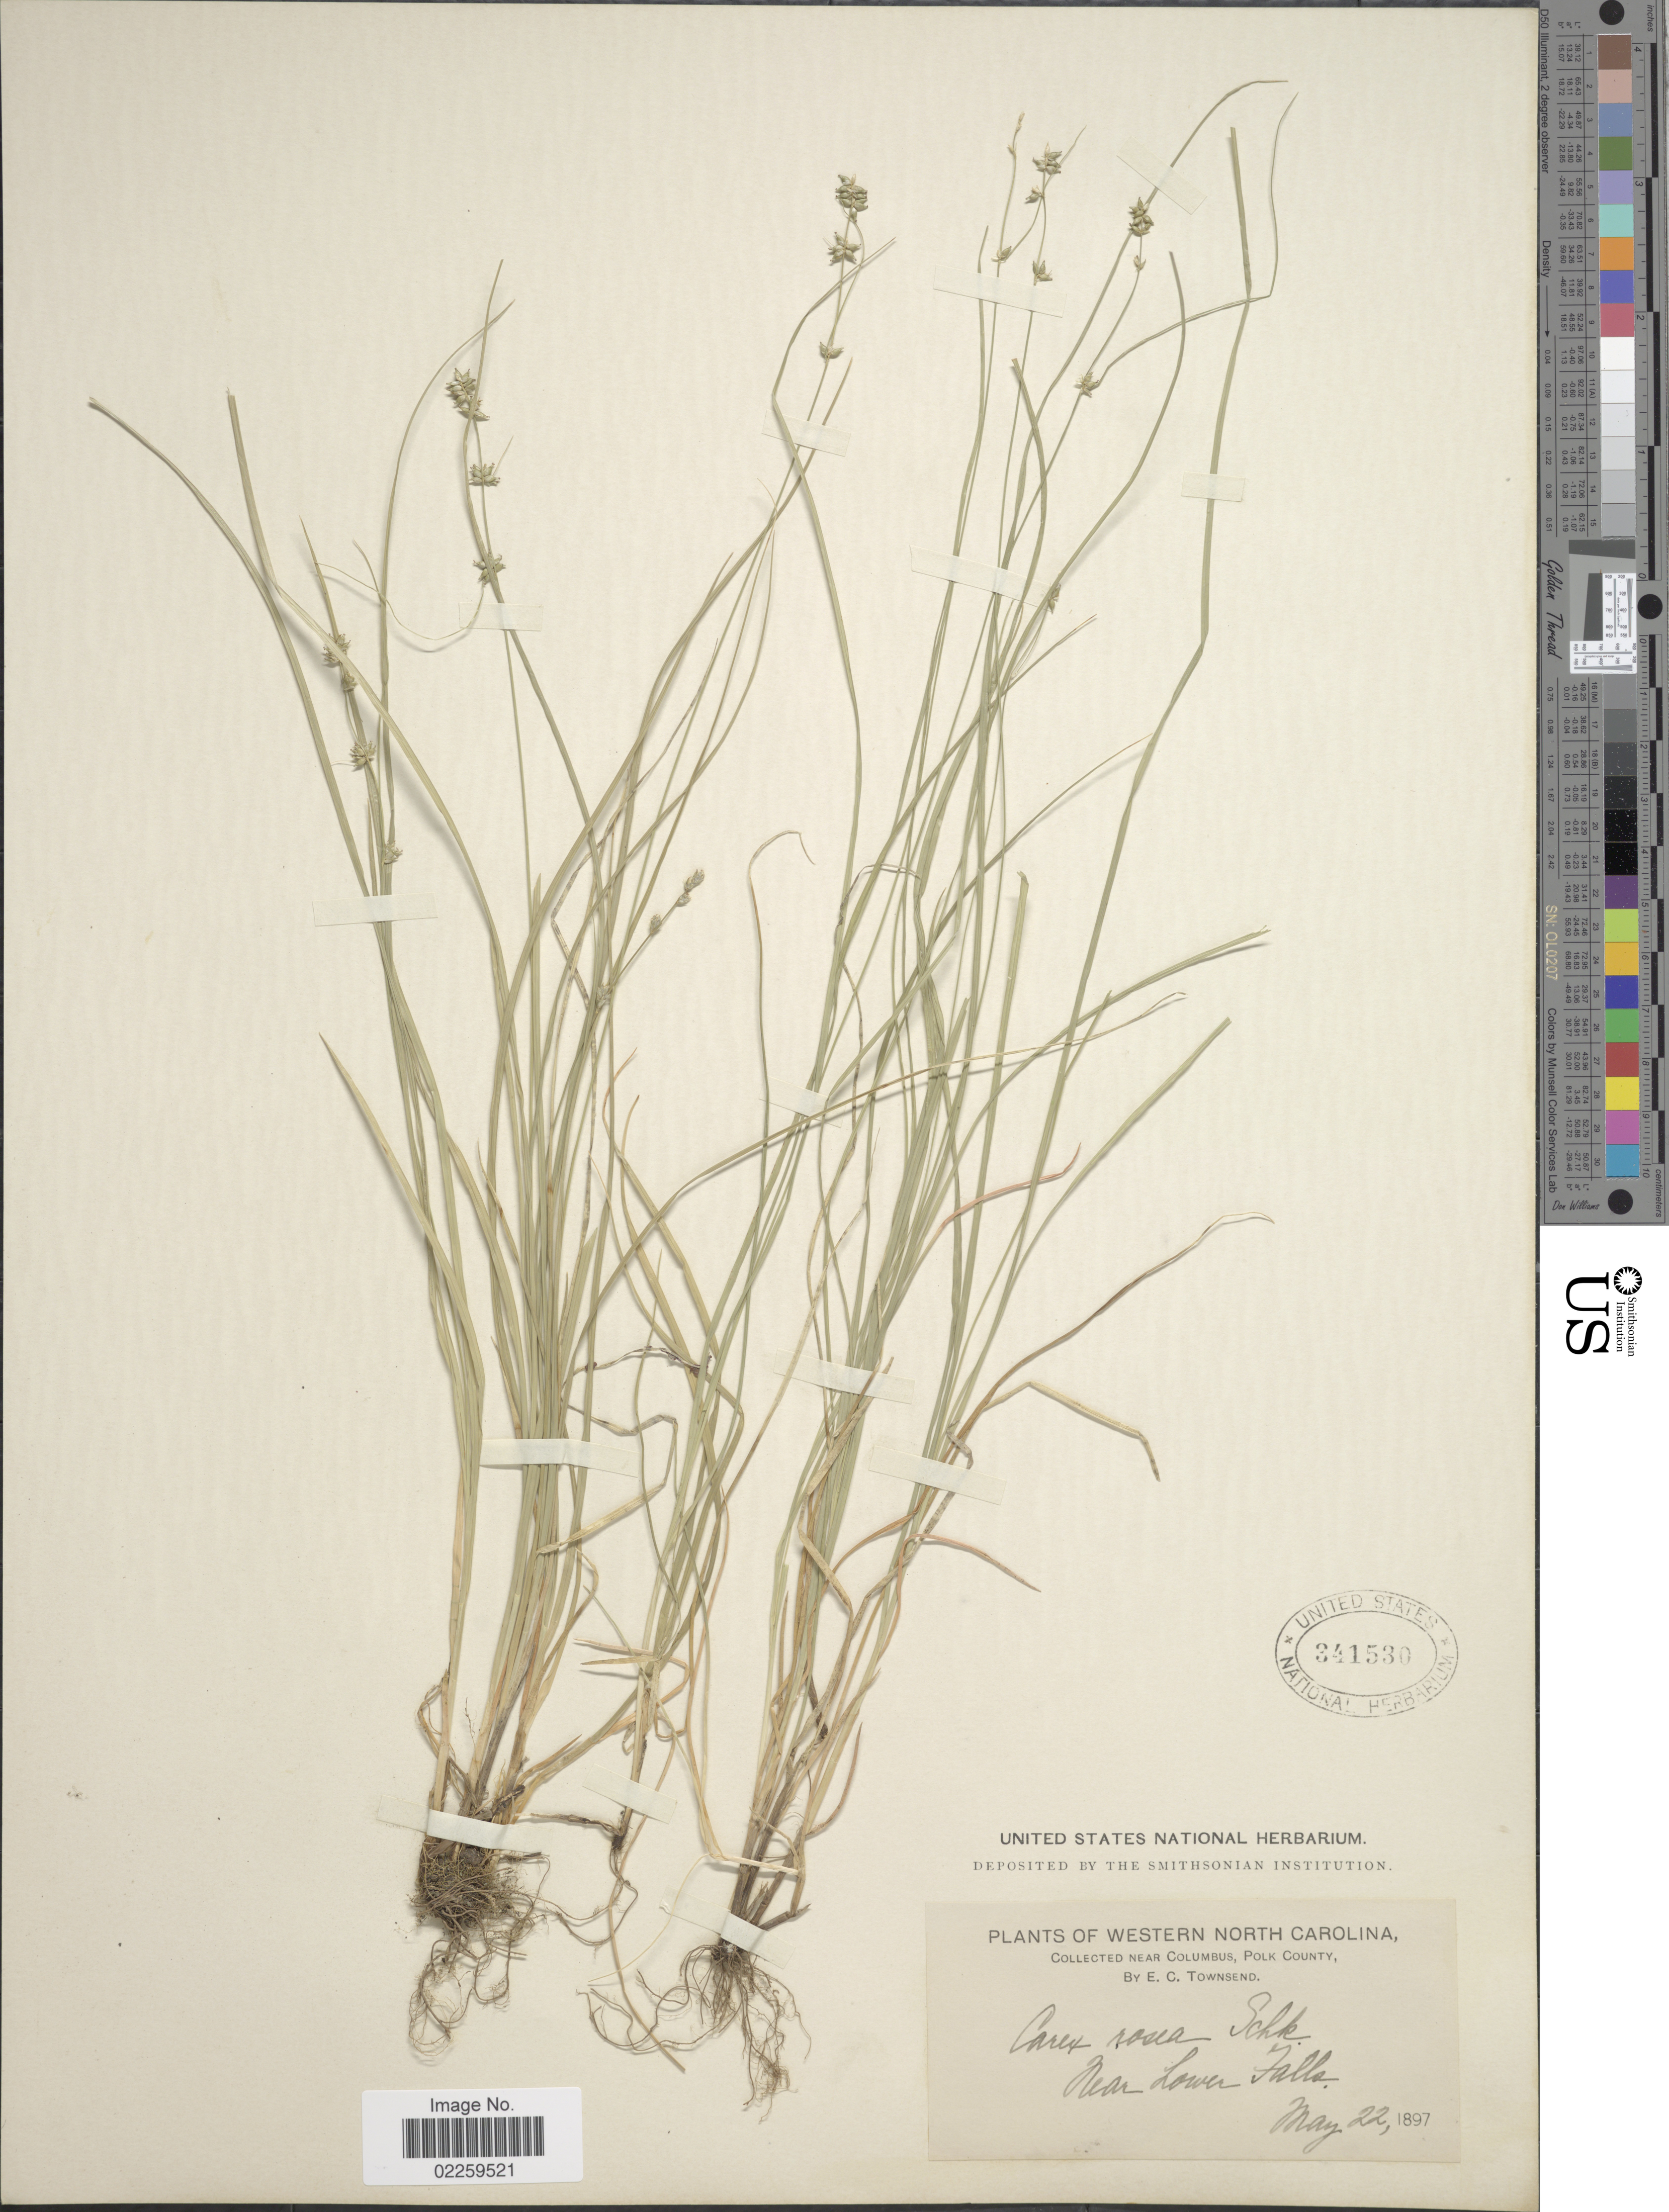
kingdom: Plantae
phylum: Tracheophyta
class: Liliopsida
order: Poales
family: Cyperaceae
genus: Carex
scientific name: Carex rosea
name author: Willd.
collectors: E. C. Townsend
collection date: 1897-05-22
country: United States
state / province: North Carolina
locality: Western North Carolina, Near Columbus, Polk County, near Lower Falls.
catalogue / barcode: US 341530